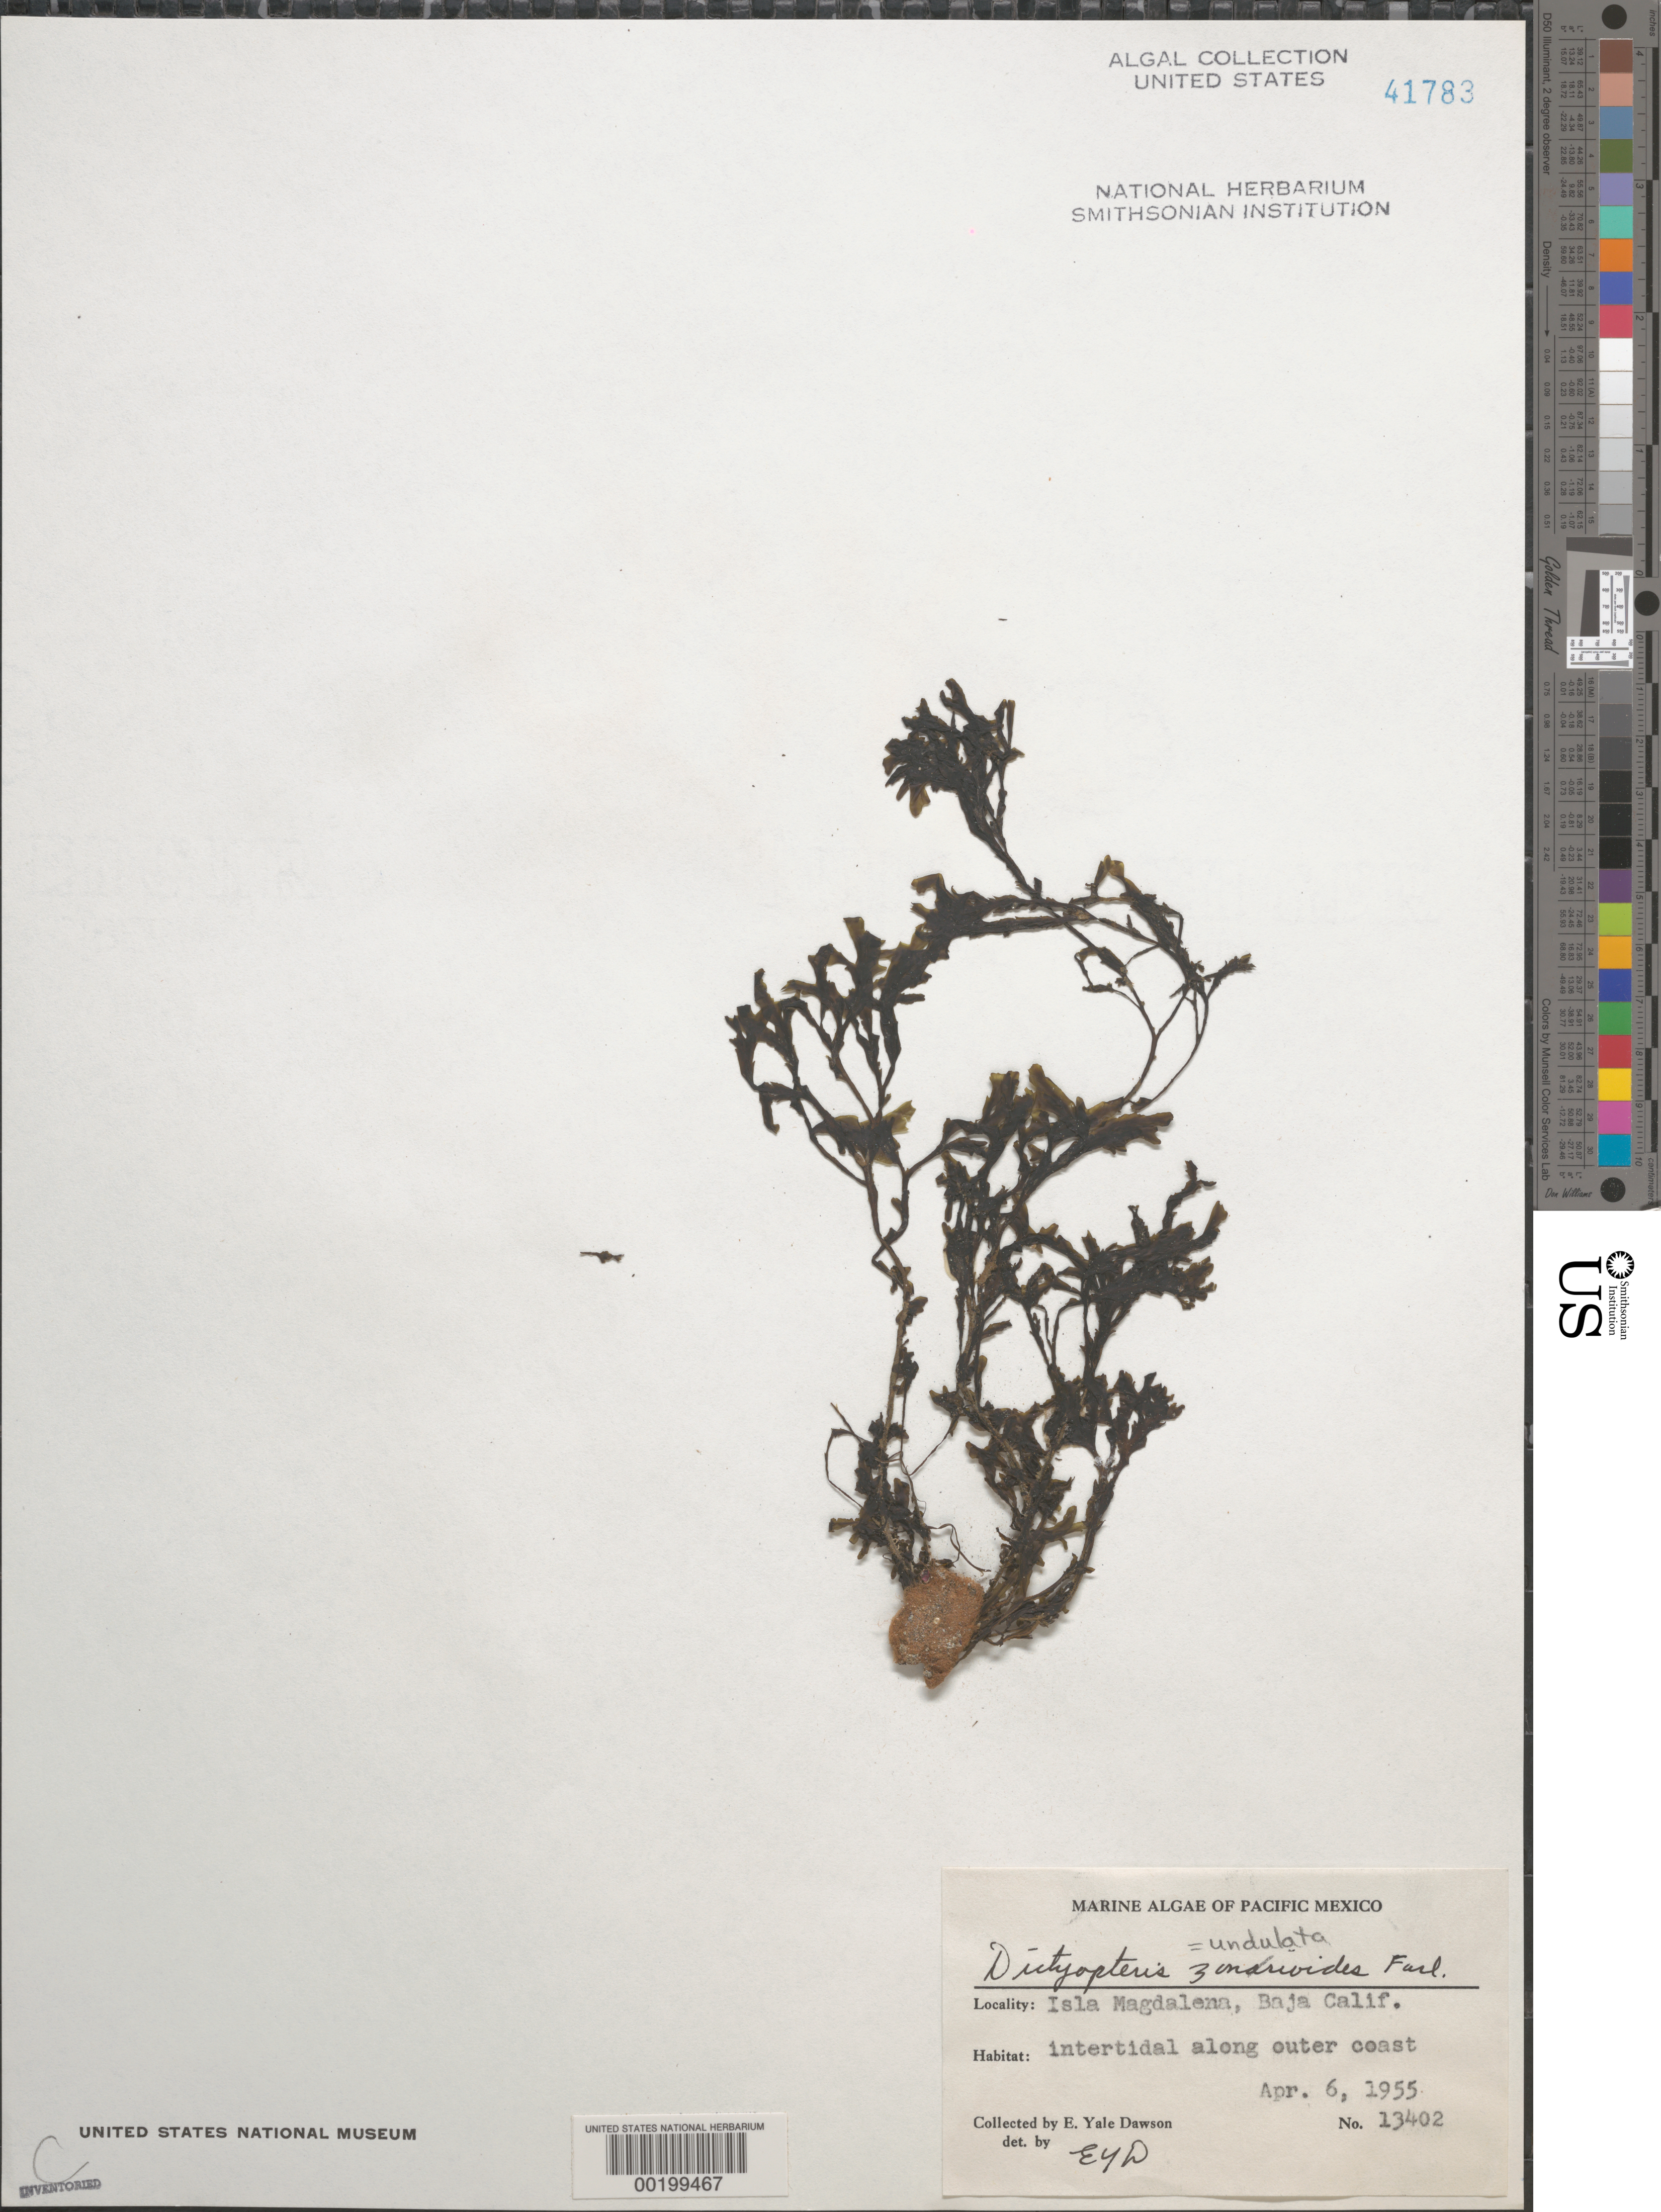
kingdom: Chromista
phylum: Ochrophyta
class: Phaeophyceae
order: Dictyotales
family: Dictyotaceae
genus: Dictyopteris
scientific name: Dictyopteris undulata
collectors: E. Y. Dawson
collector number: EYD 13402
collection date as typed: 06 Apr 1955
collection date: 1955-04-06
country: Mexico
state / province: Baja California Sur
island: Isla Magdalena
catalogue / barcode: US 41783